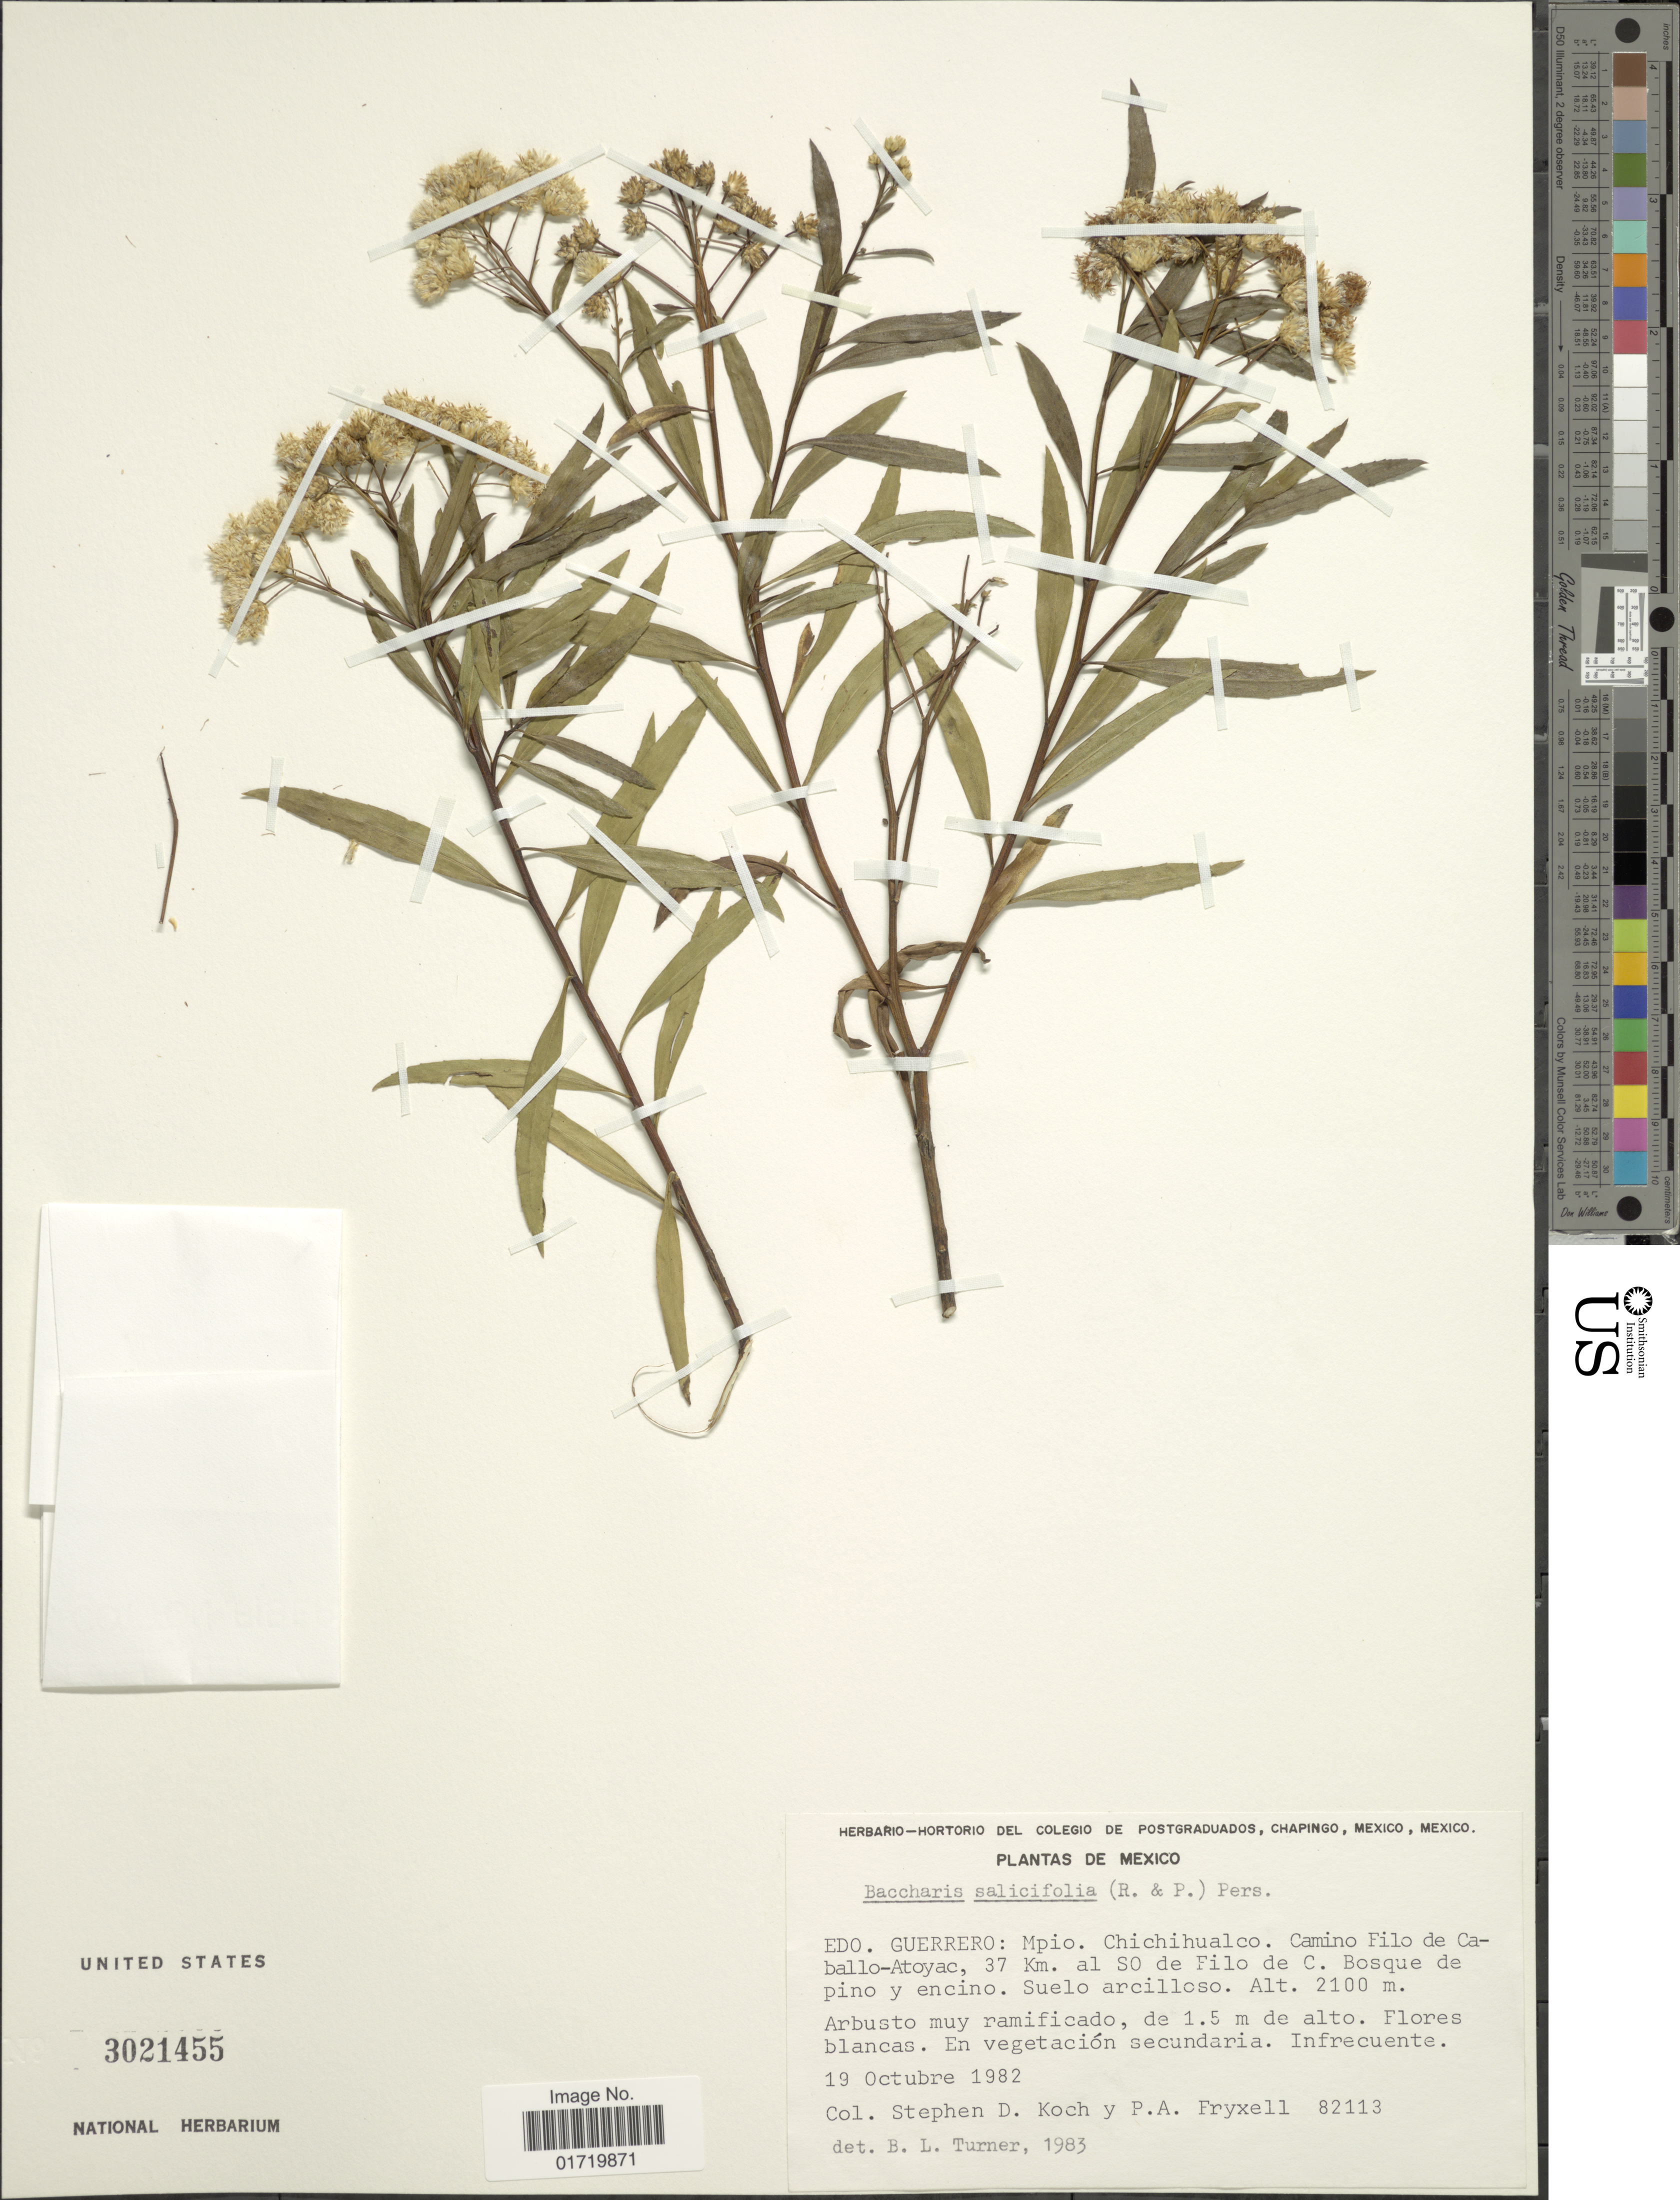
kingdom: Plantae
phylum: Tracheophyta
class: Magnoliopsida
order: Asterales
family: Asteraceae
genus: Baccharis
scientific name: Baccharis salicifolia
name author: (Ruiz & Pav.) Pers.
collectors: S. D. Koch & P. A. Fryxell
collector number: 82113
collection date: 1982-10-19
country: Mexico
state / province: Guerrero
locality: Mpio. Chichihualco, Camino Filo de Caballo-Atoyac, 37 km al SO de Filo de C. Bosque de pino y encino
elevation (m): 2100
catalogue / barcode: US 3021455